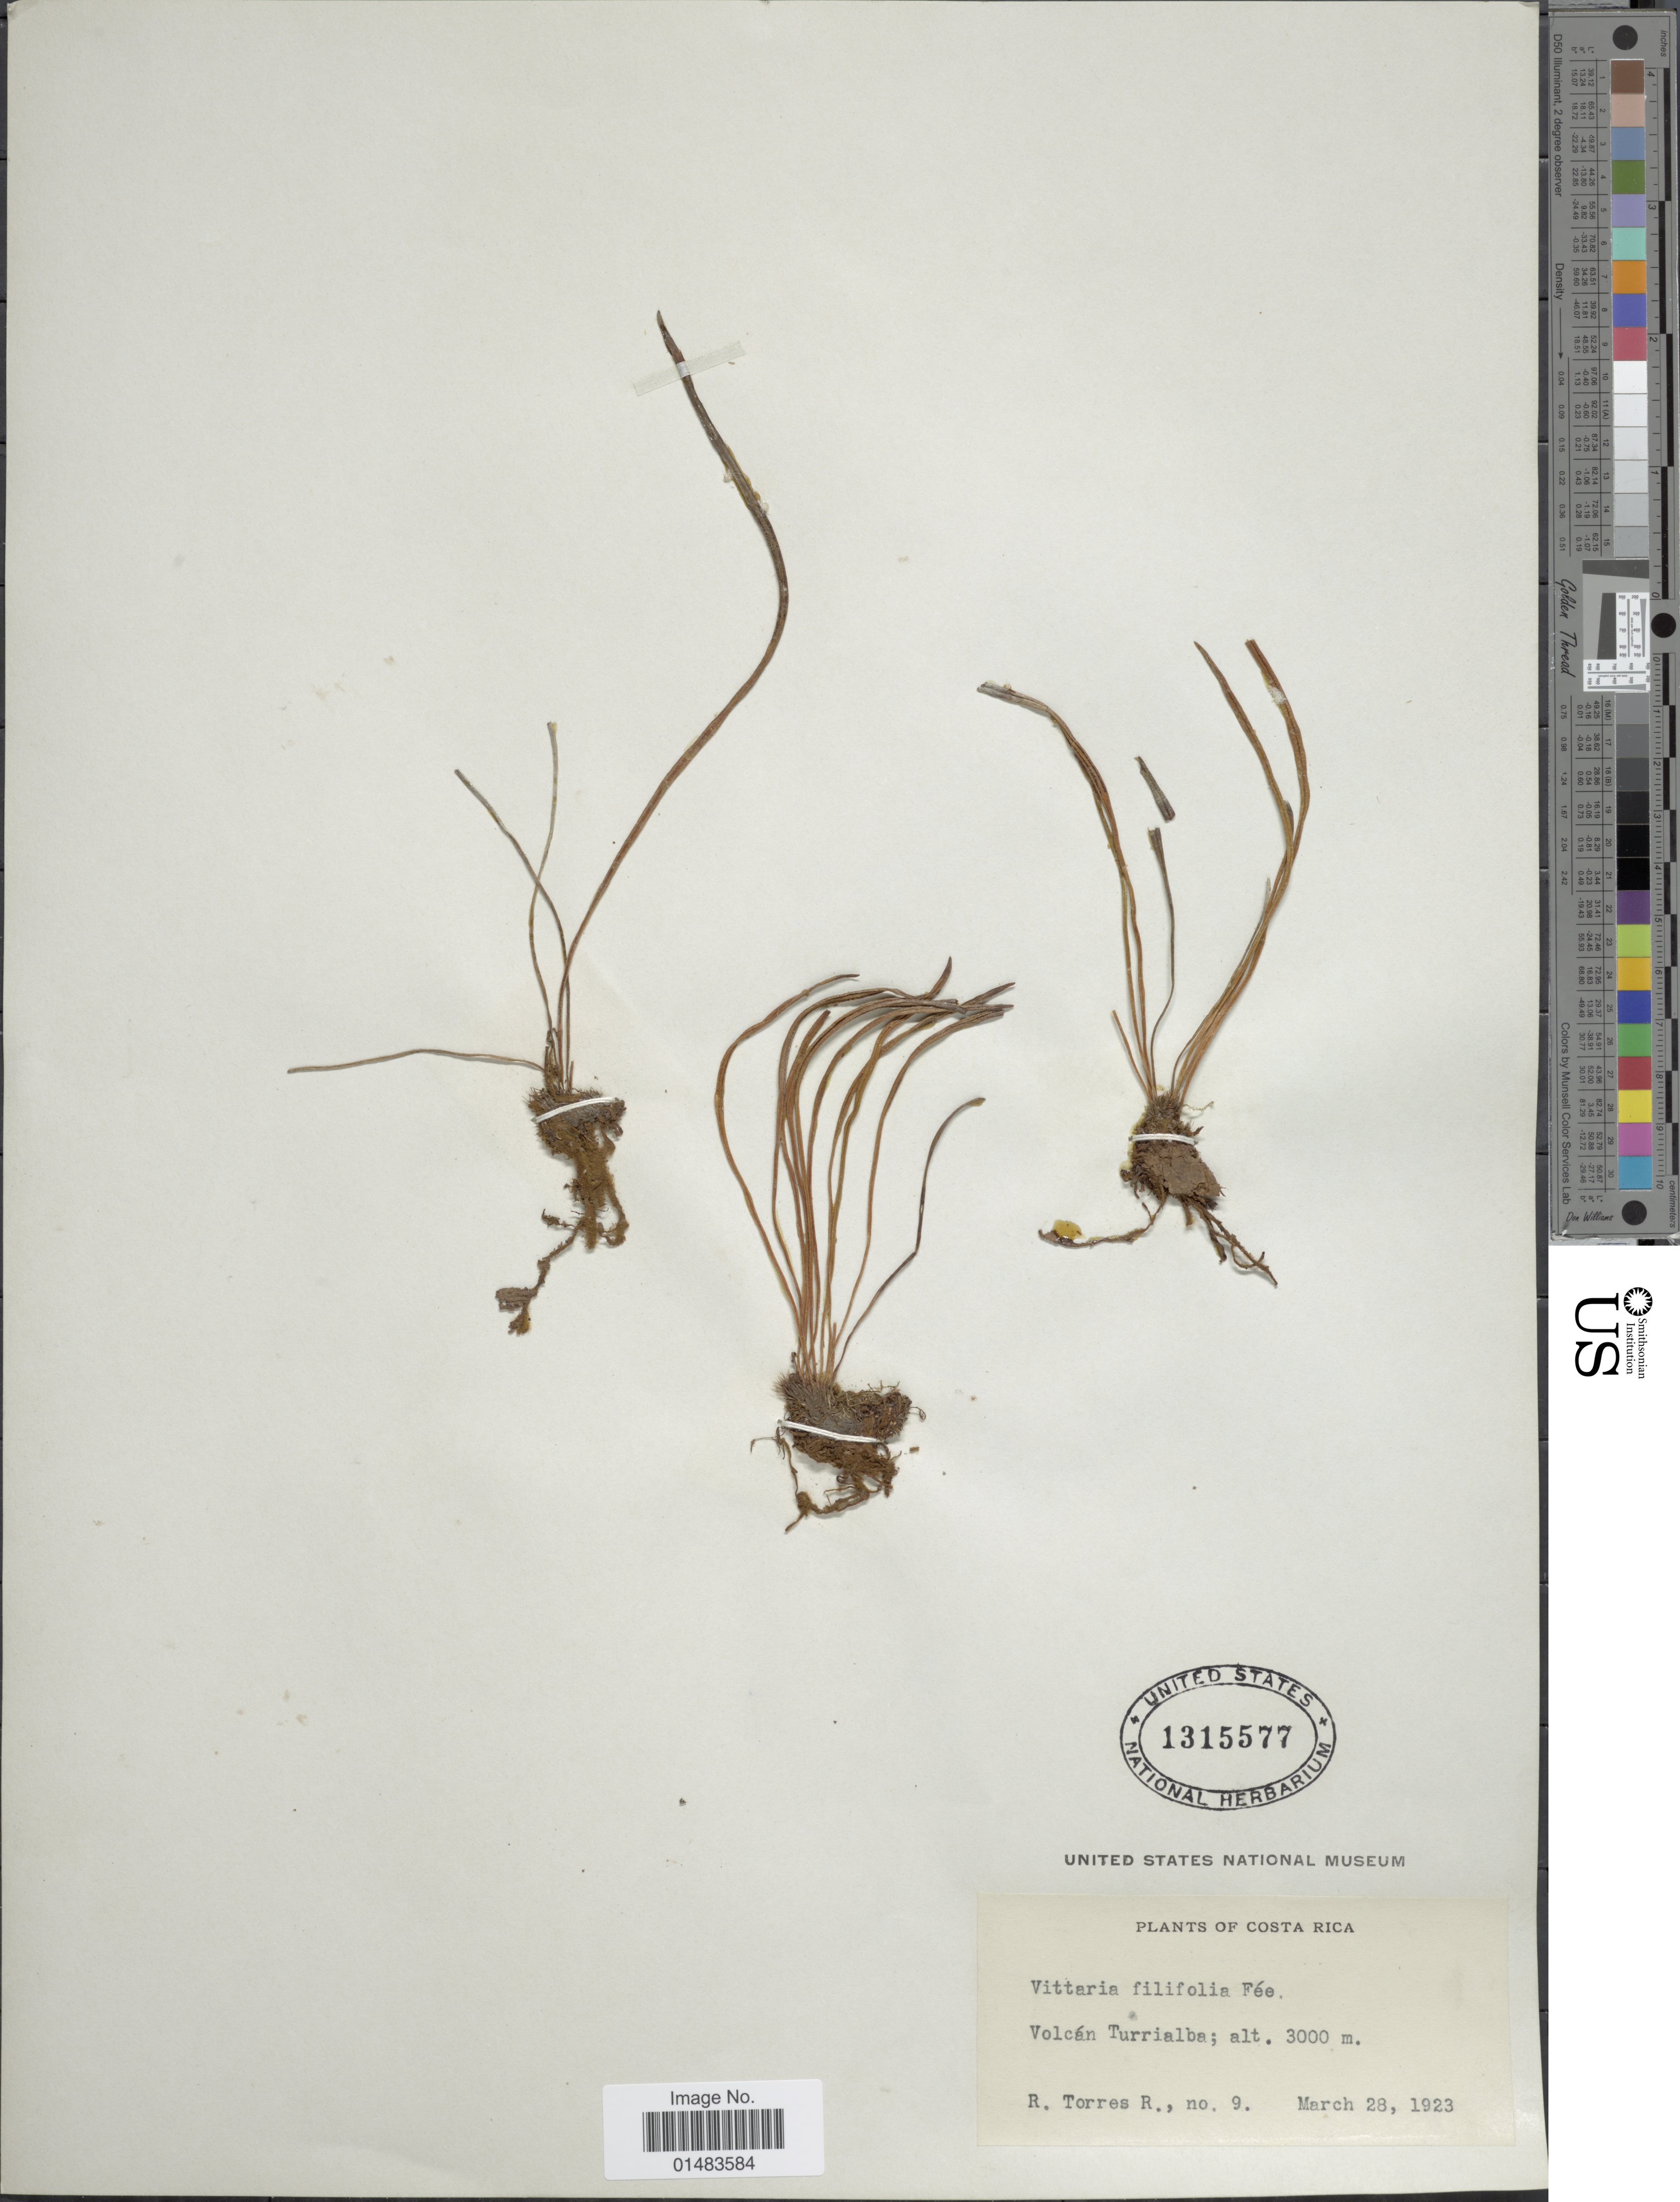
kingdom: Plantae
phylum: Tracheophyta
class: Polypodiopsida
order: Polypodiales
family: Pteridaceae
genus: Vittaria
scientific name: Vittaria graminifolia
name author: Kaulf.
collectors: R. Torres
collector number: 9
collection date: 1923-03-28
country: Costa Rica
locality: Costa Rica, Volcan Turrialba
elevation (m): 3000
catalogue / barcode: US 1315577